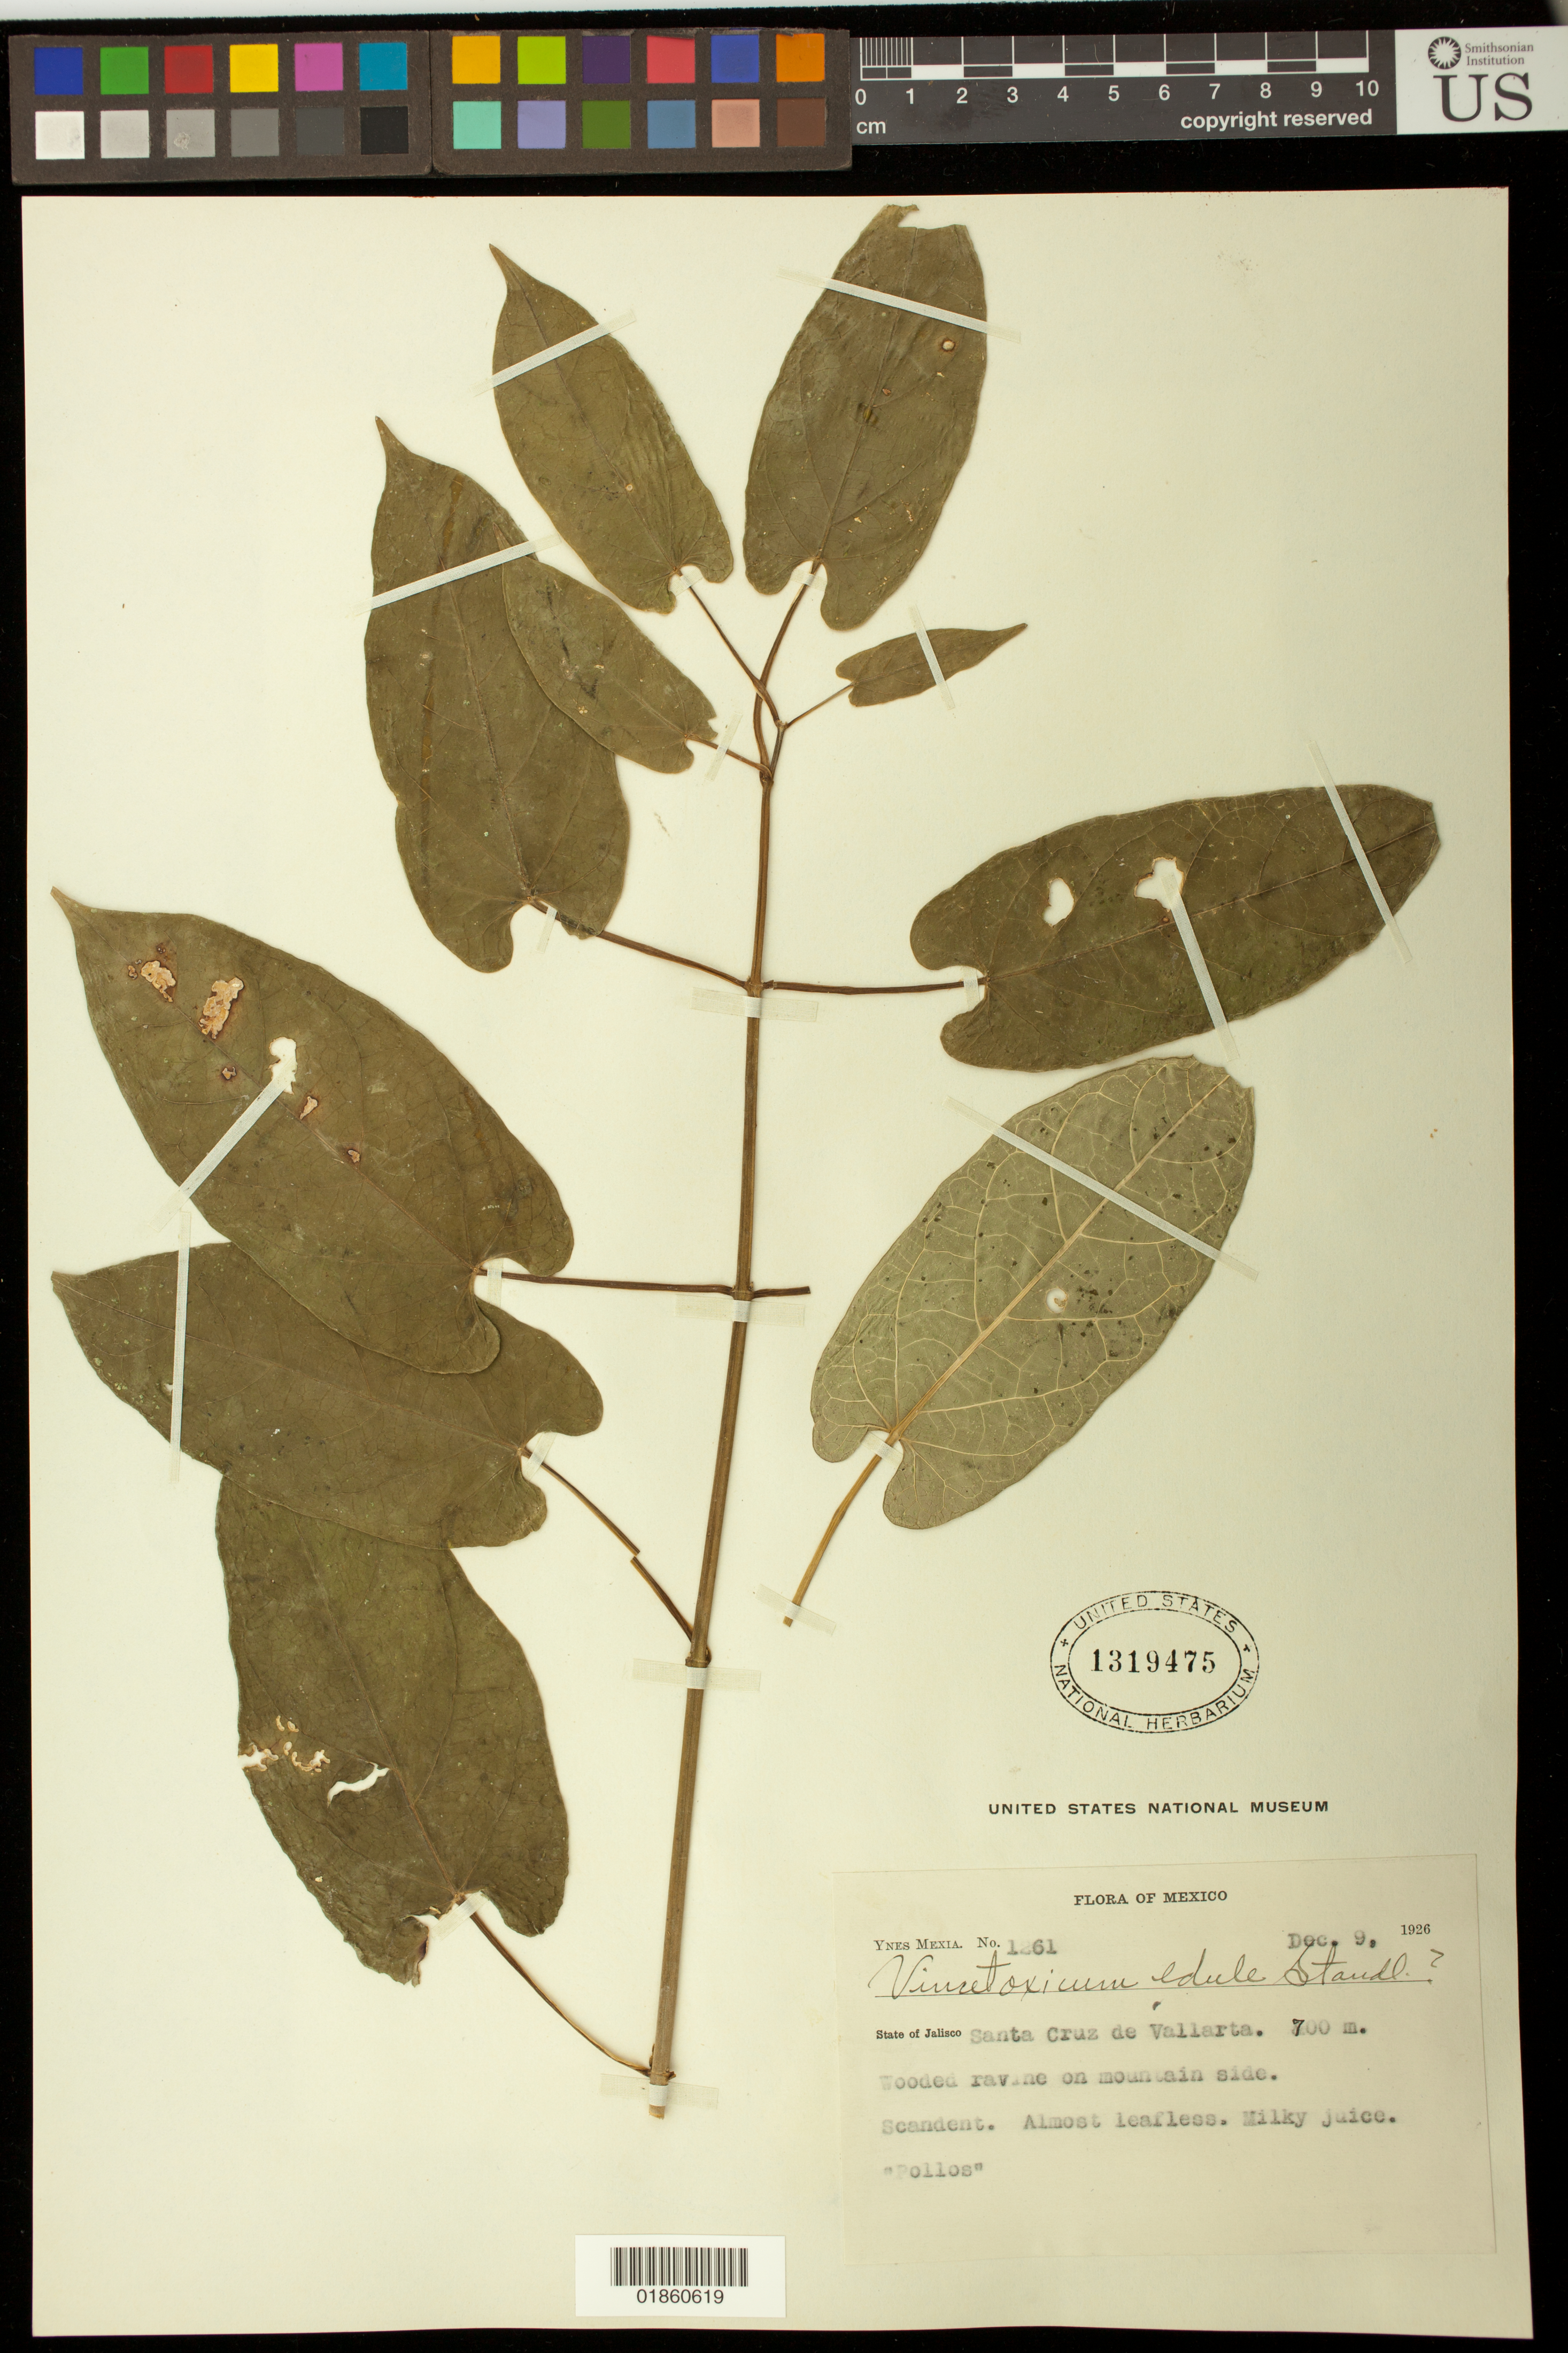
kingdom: Plantae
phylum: Tracheophyta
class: Magnoliopsida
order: Gentianales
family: Apocynaceae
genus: Gonolobus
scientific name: Gonolobus edulis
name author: Hemsl.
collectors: Y. Mexia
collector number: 1261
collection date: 1926-12-09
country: Mexico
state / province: Jalisco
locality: Santa Cruz de Vallarta.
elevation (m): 700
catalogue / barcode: US 1319475